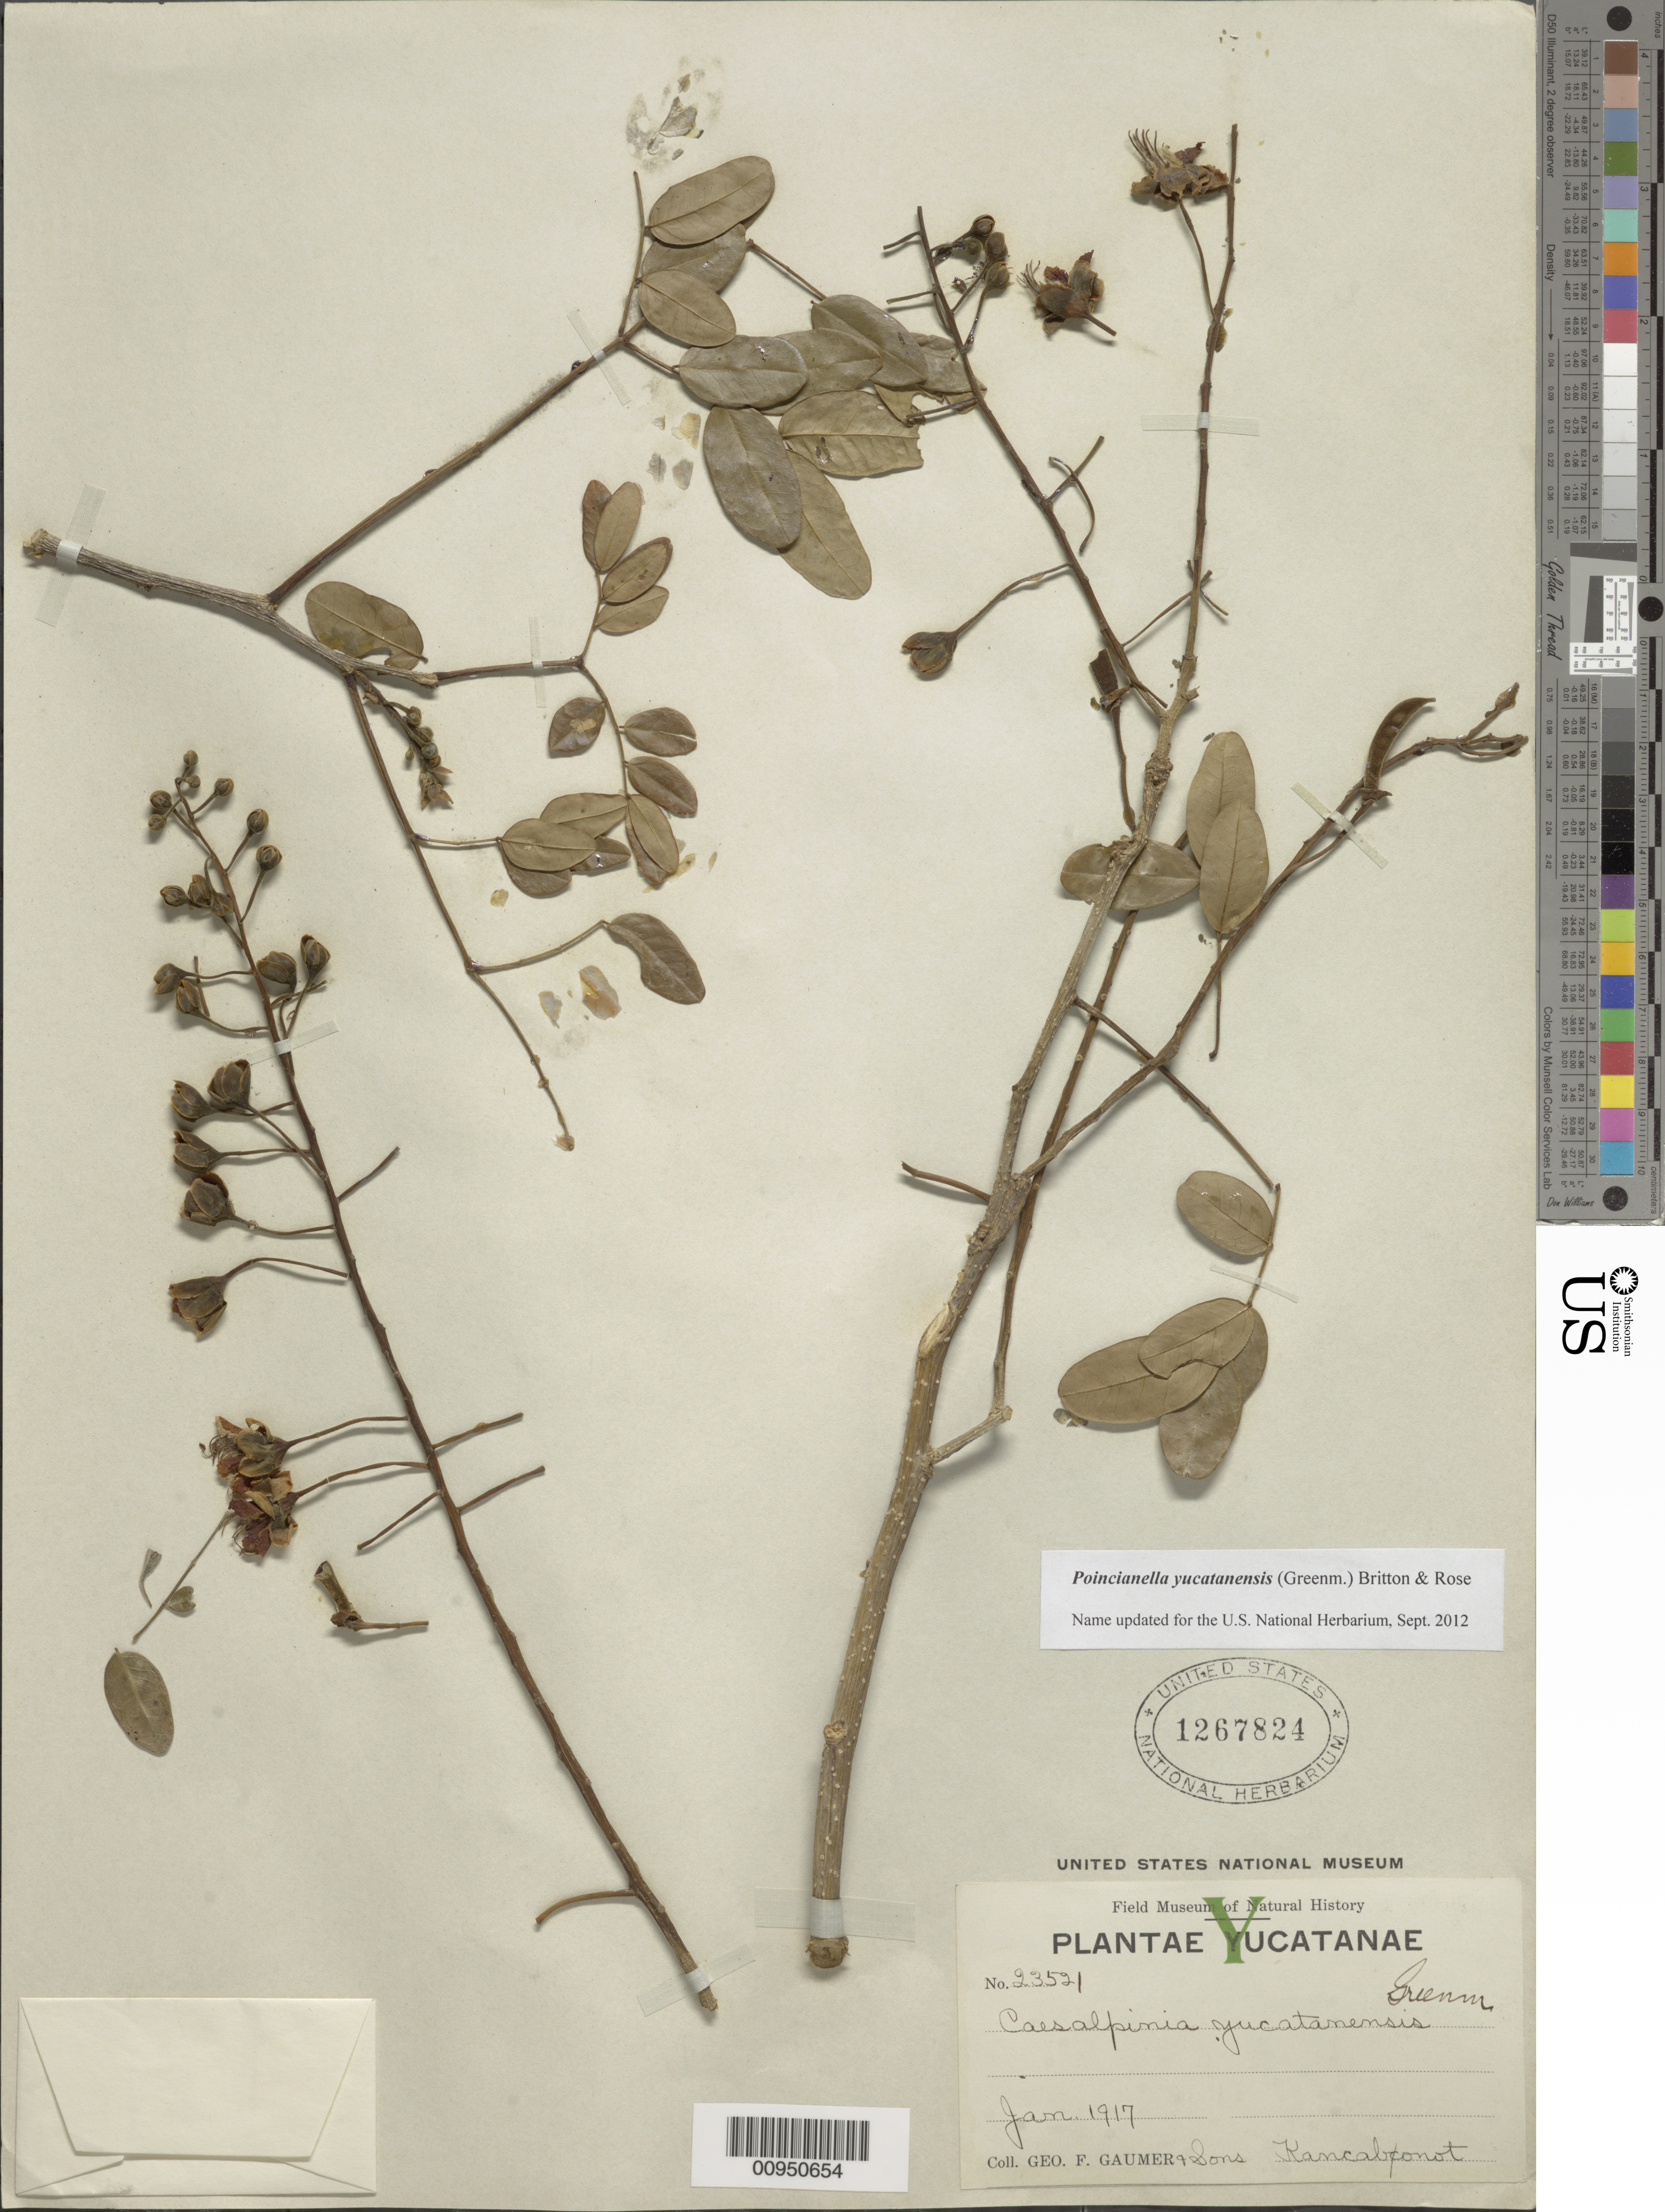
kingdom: Plantae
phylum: Tracheophyta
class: Magnoliopsida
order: Fabales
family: Fabaceae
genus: Erythrostemon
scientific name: Erythrostemon yucatanensis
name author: (Greenm.) Gagnon & G.P. Lewis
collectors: G. F. Gaumer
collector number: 23521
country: Mexico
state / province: Yucatán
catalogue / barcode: US 1267824